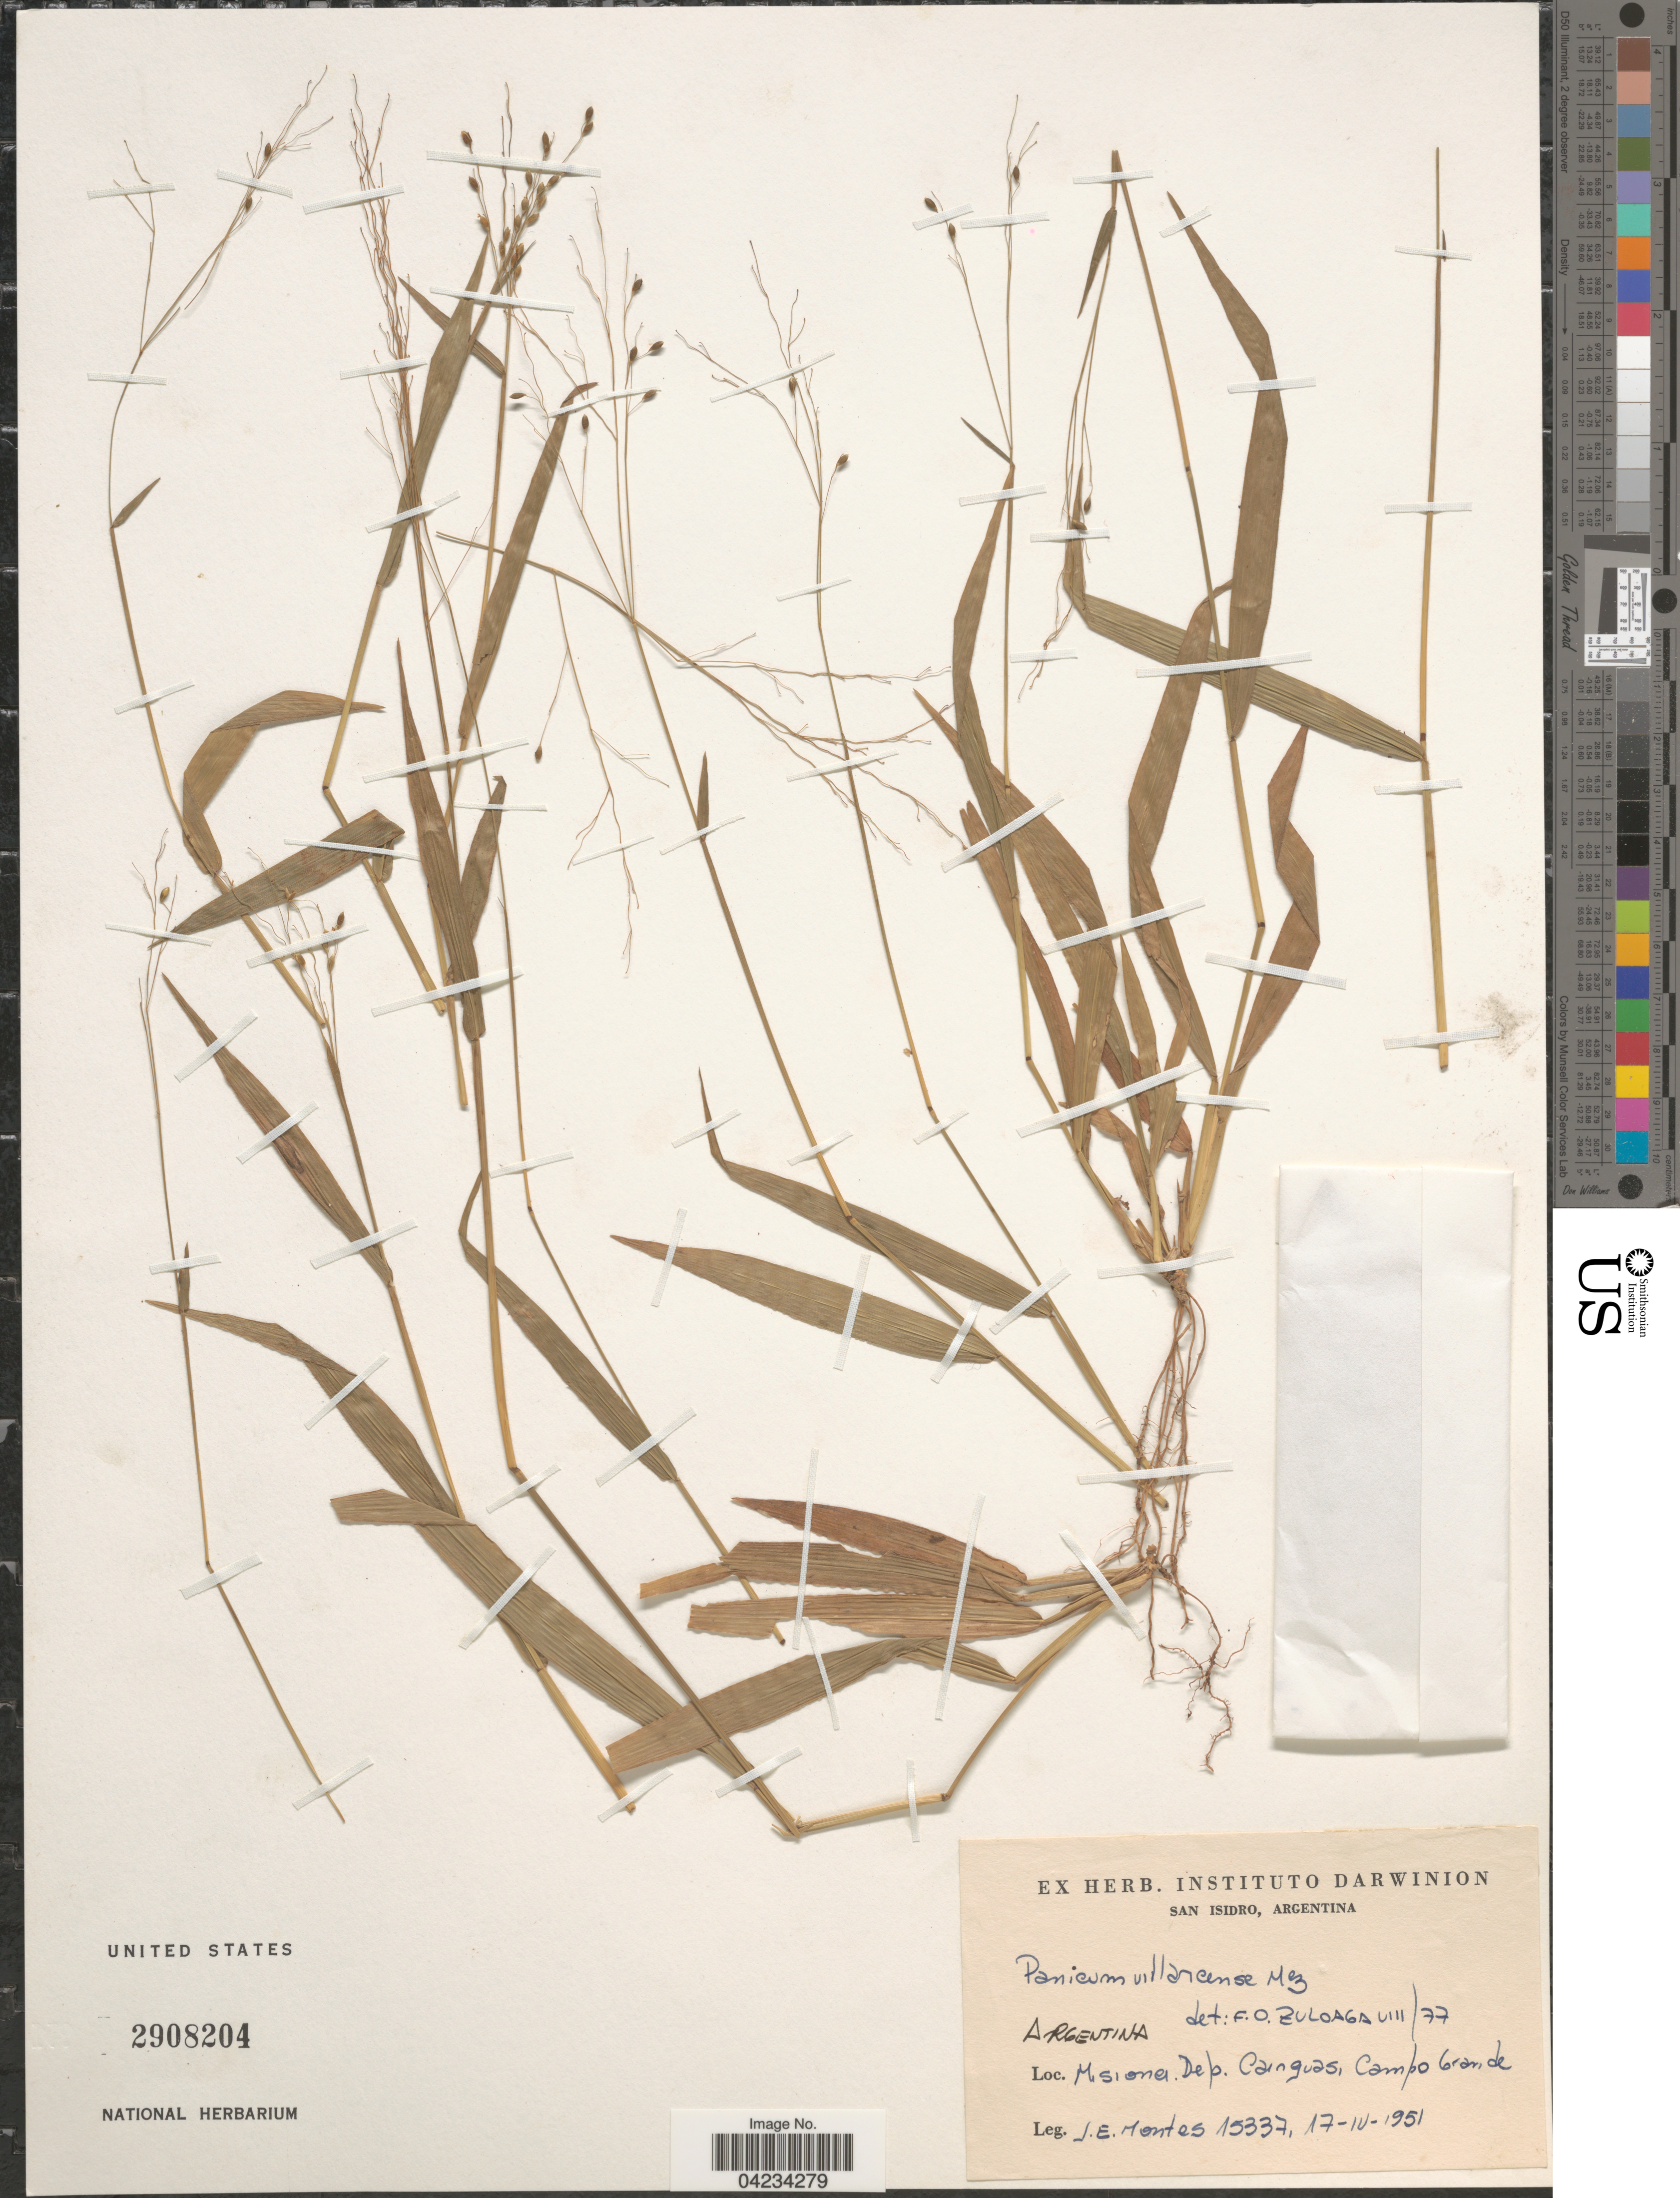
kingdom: Plantae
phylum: Tracheophyta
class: Liliopsida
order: Poales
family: Poaceae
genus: Homolepis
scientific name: Homolepis villaricensis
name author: (Mez) Zuloaga & Soderstr.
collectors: J. E. Montes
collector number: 15337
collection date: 1951-04-17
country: Paraguay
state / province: Misiones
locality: Dep. Cainguas, Campo Grande.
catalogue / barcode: US 2908204